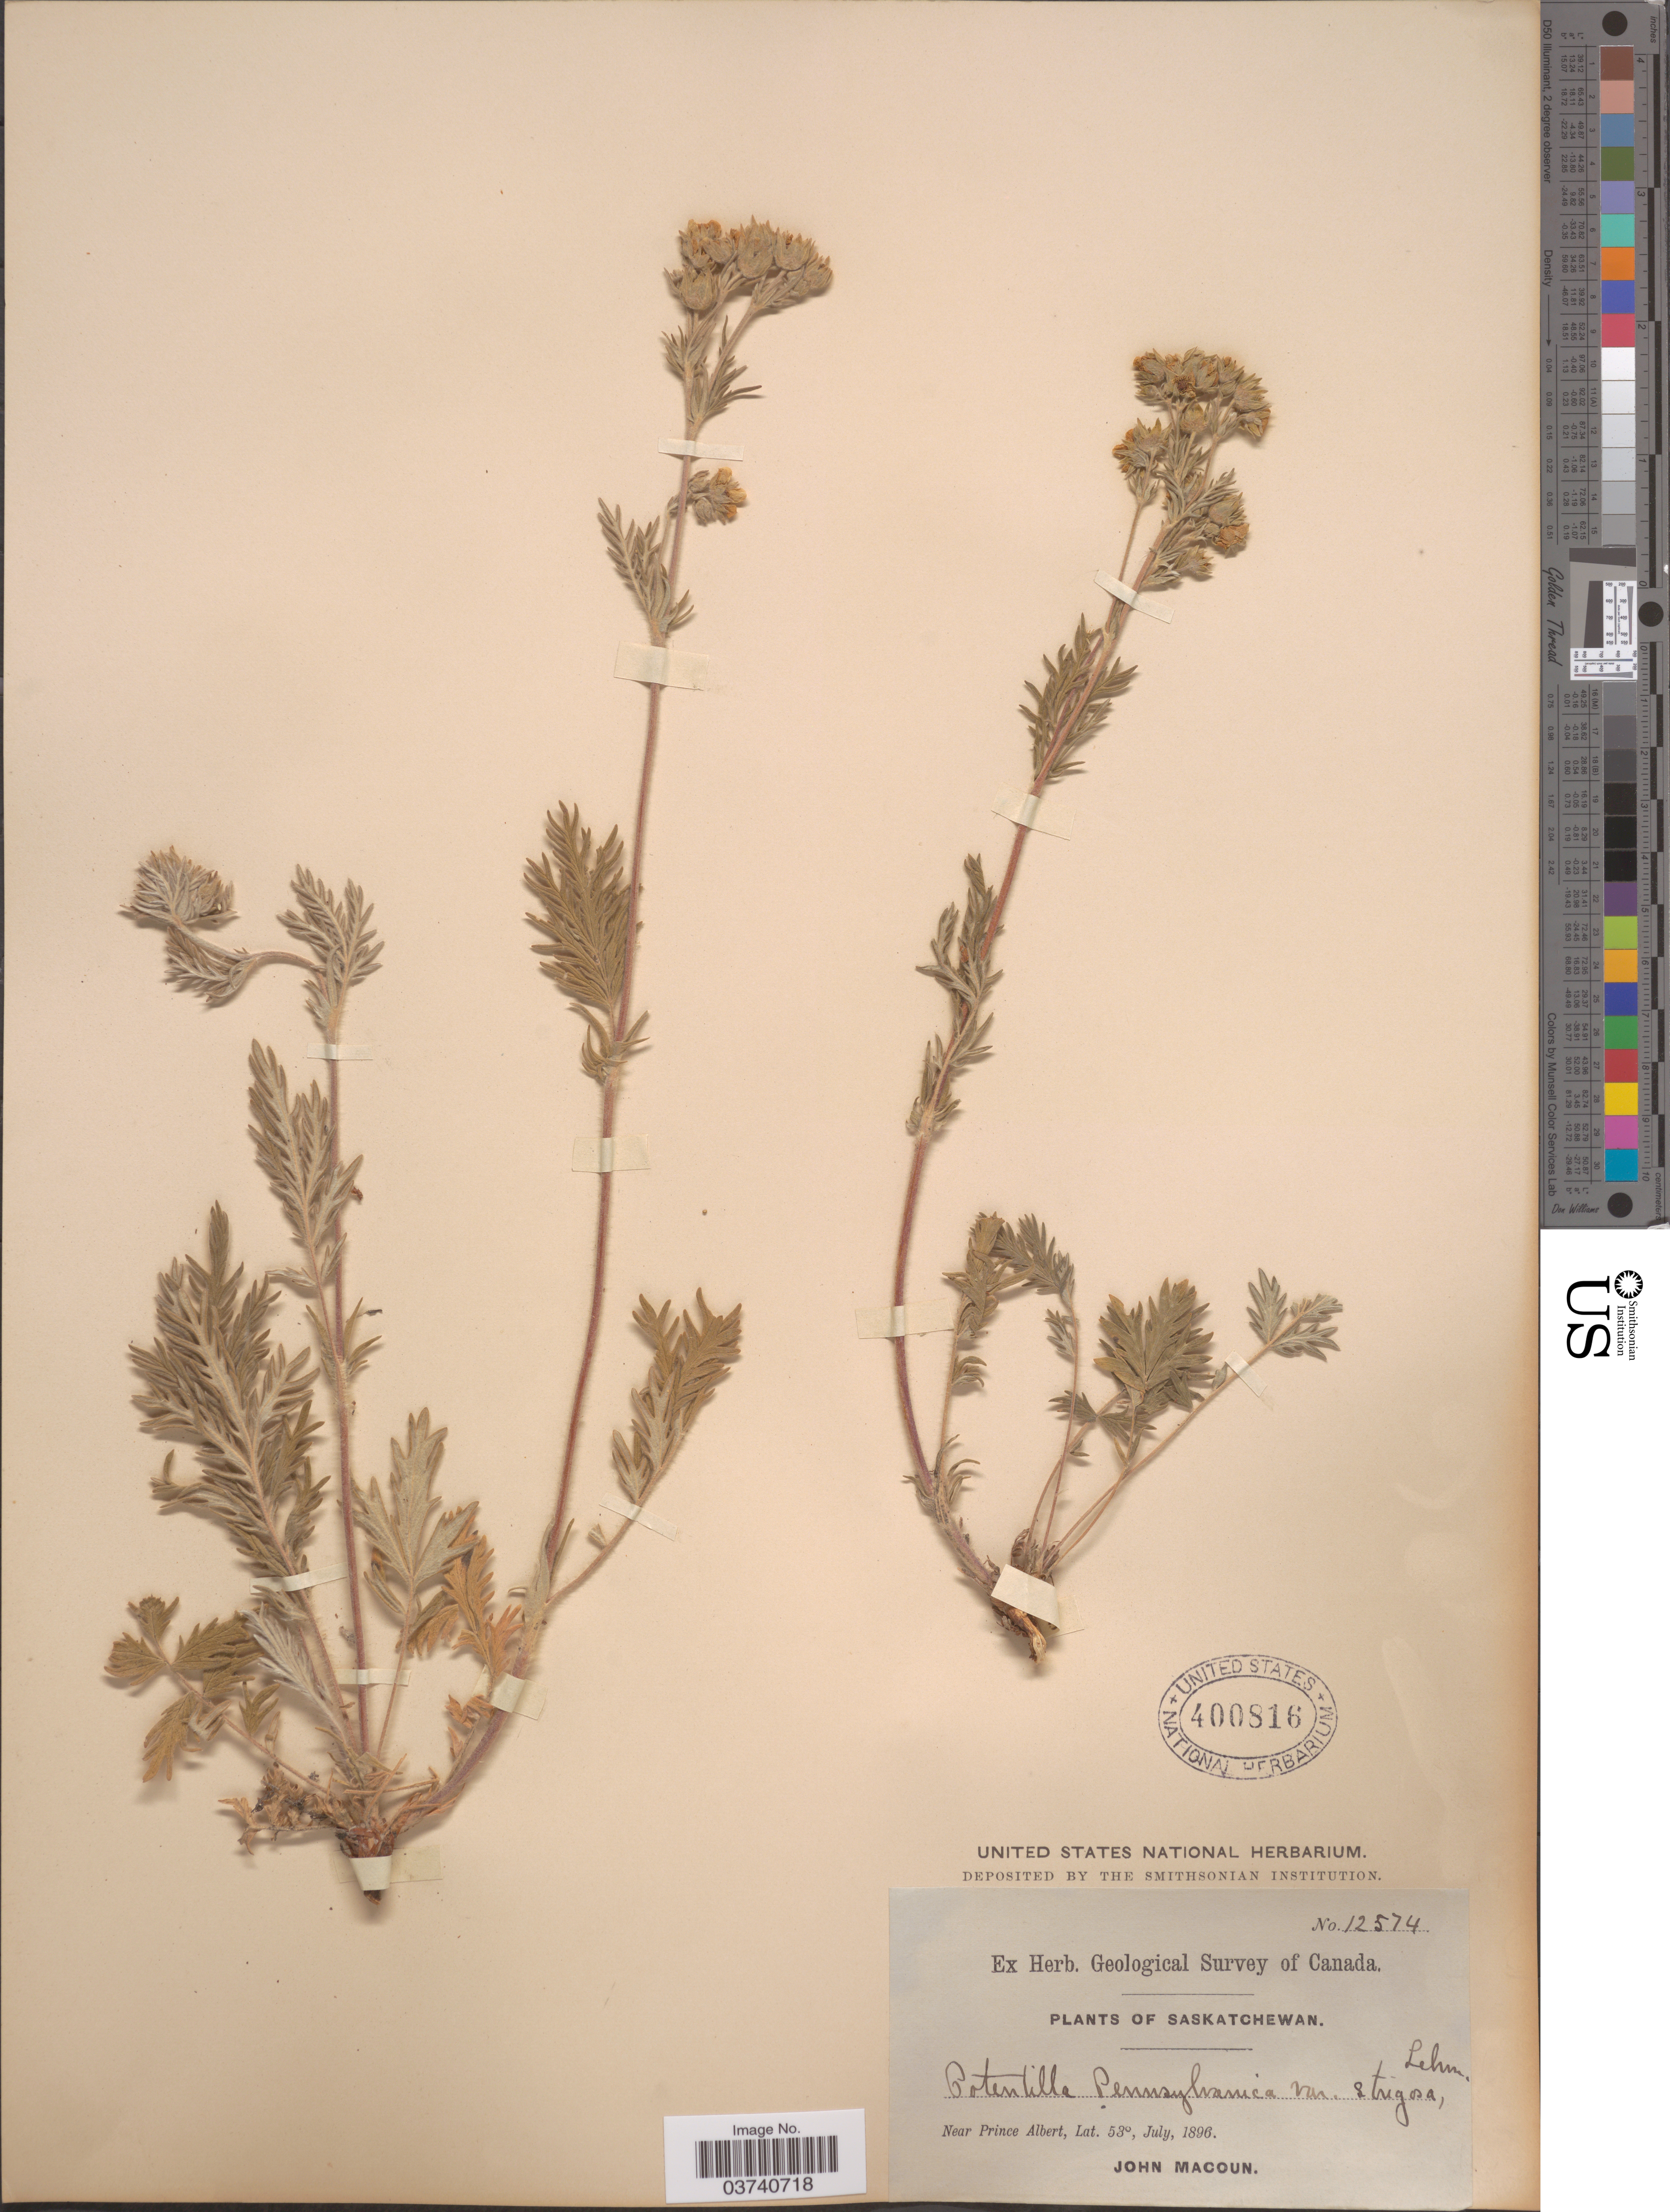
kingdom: Plantae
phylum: Tracheophyta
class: Magnoliopsida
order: Rosales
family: Rosaceae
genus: Potentilla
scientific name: Potentilla pensylvanica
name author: L.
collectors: J. Macoun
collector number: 12574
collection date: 1896-07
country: Canada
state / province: Saskatchewan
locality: Near Prince Albert.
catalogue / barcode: US 400816